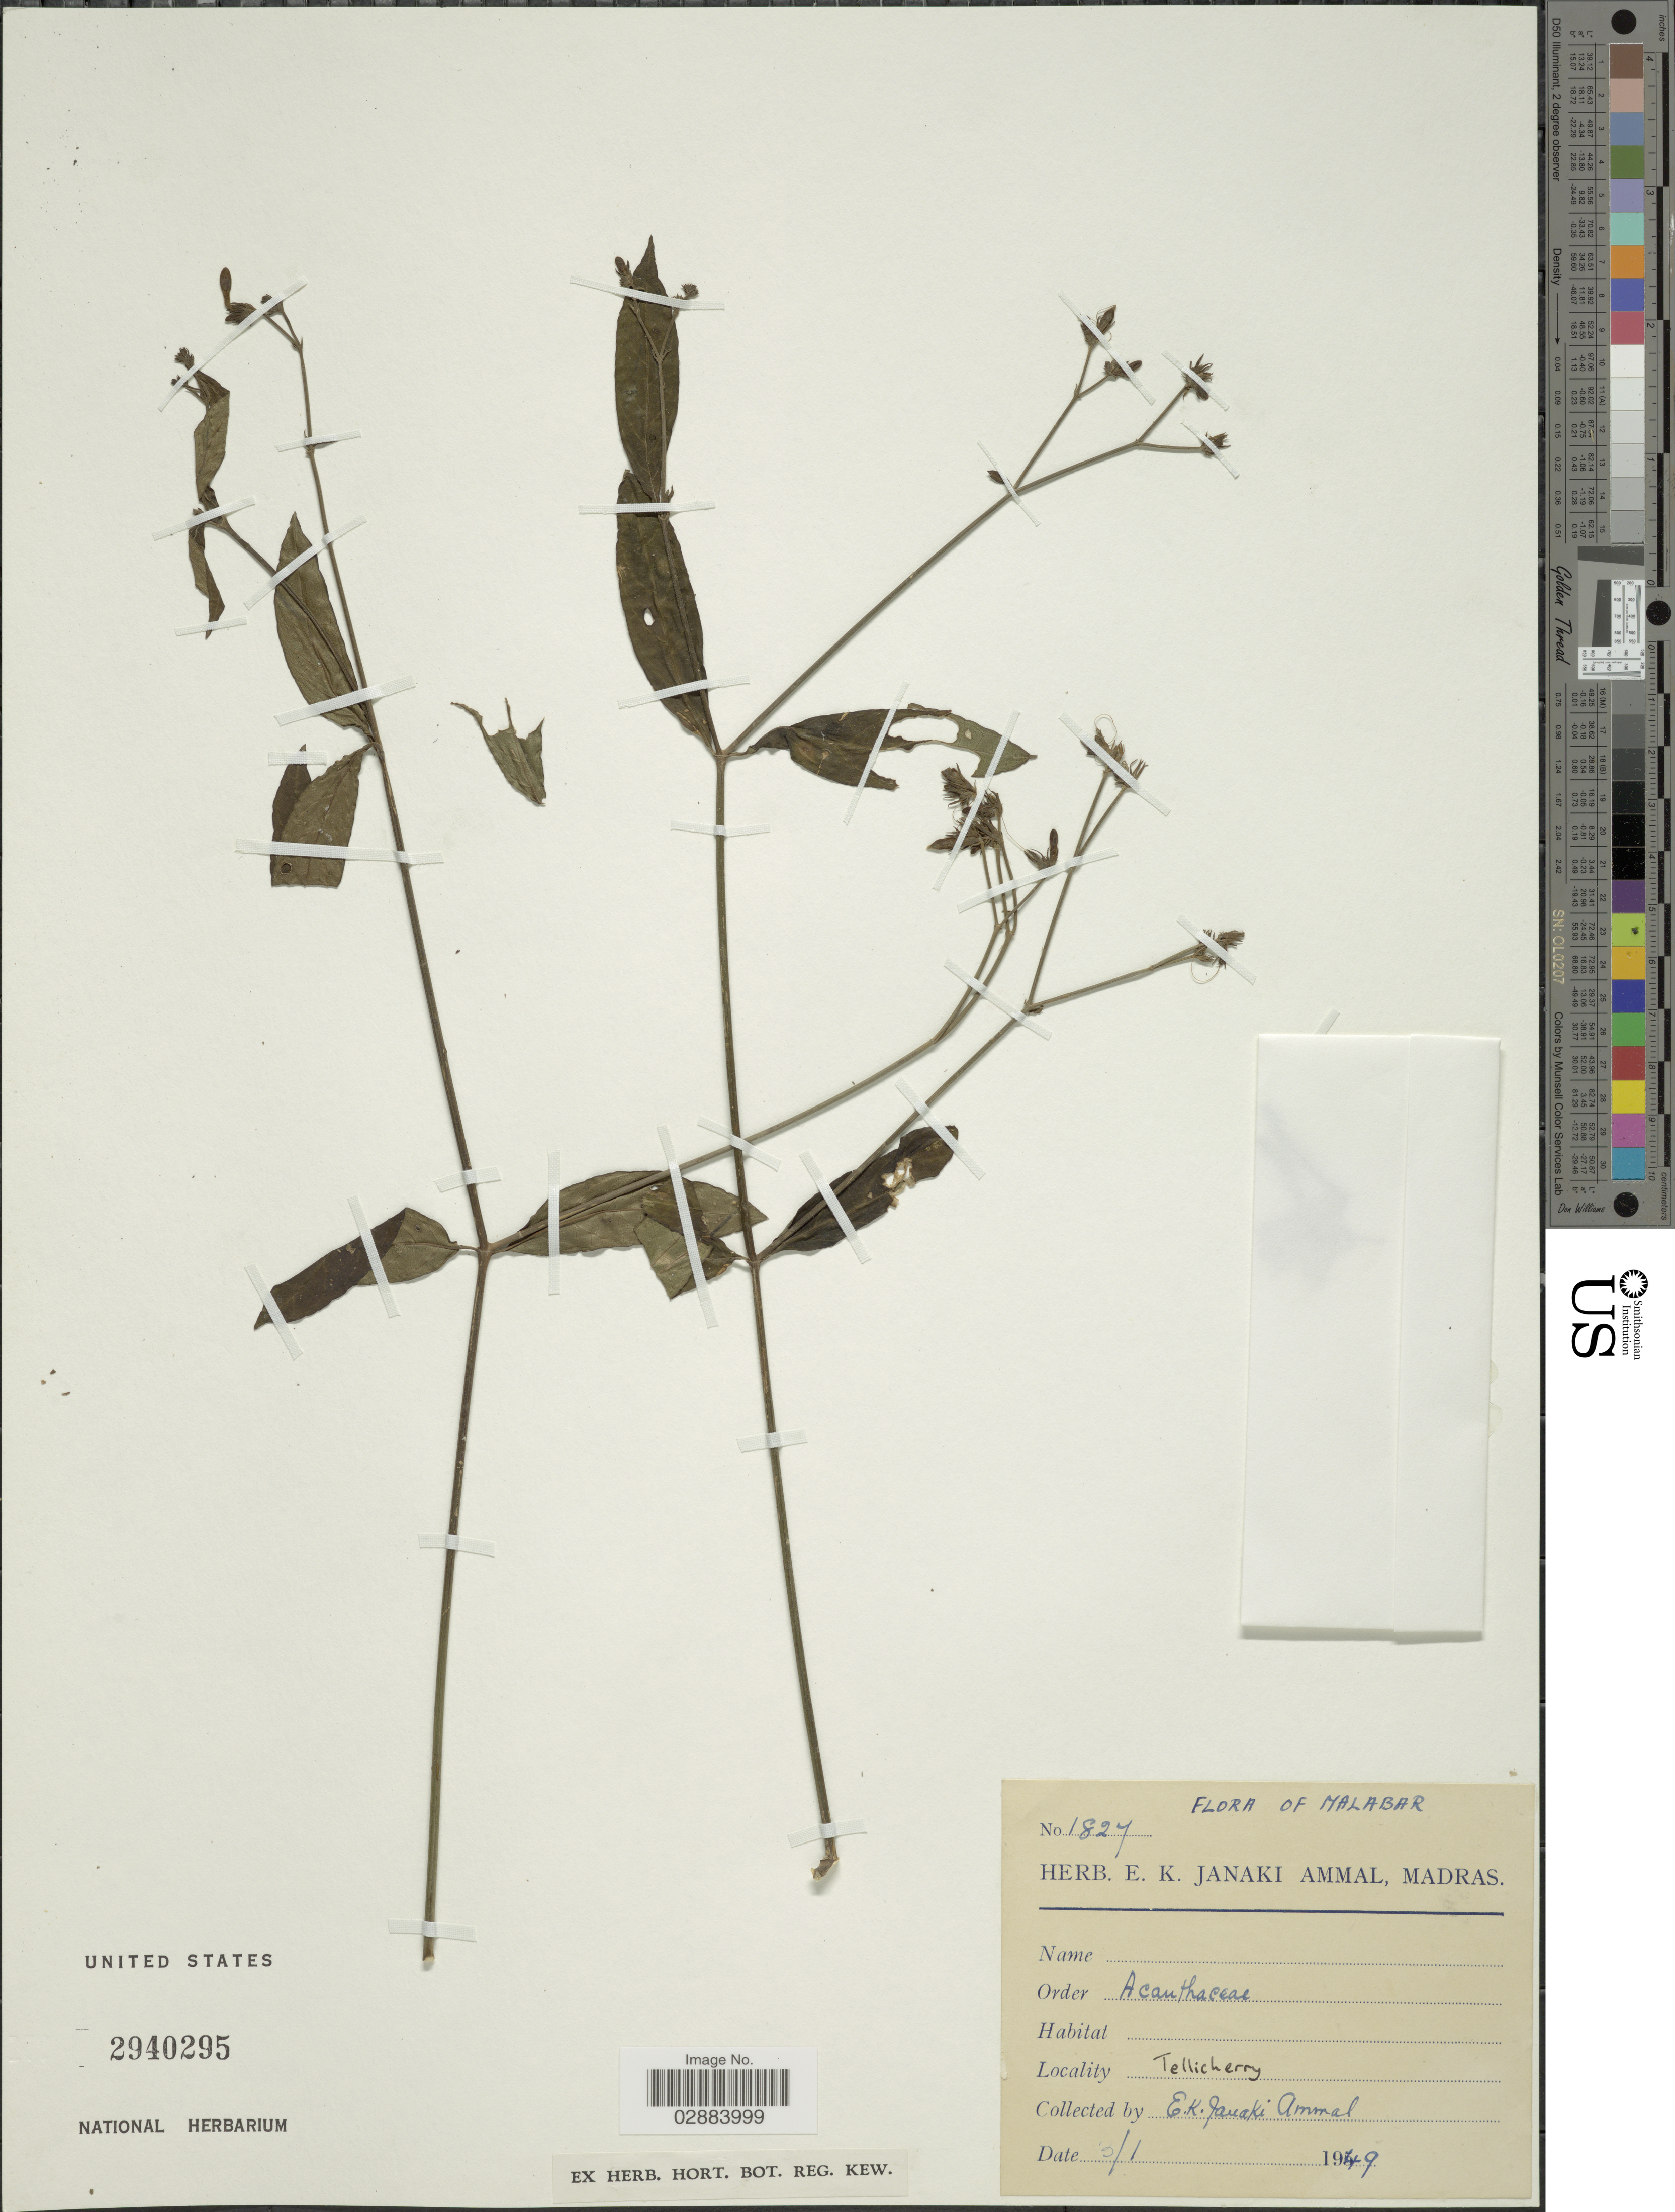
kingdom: Plantae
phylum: Tracheophyta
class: Magnoliopsida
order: Lamiales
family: Acanthaceae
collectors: E. Janaki Ammal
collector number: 1827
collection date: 1949-01-03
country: India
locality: Malabar. Tellicherry.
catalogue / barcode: US 2940295